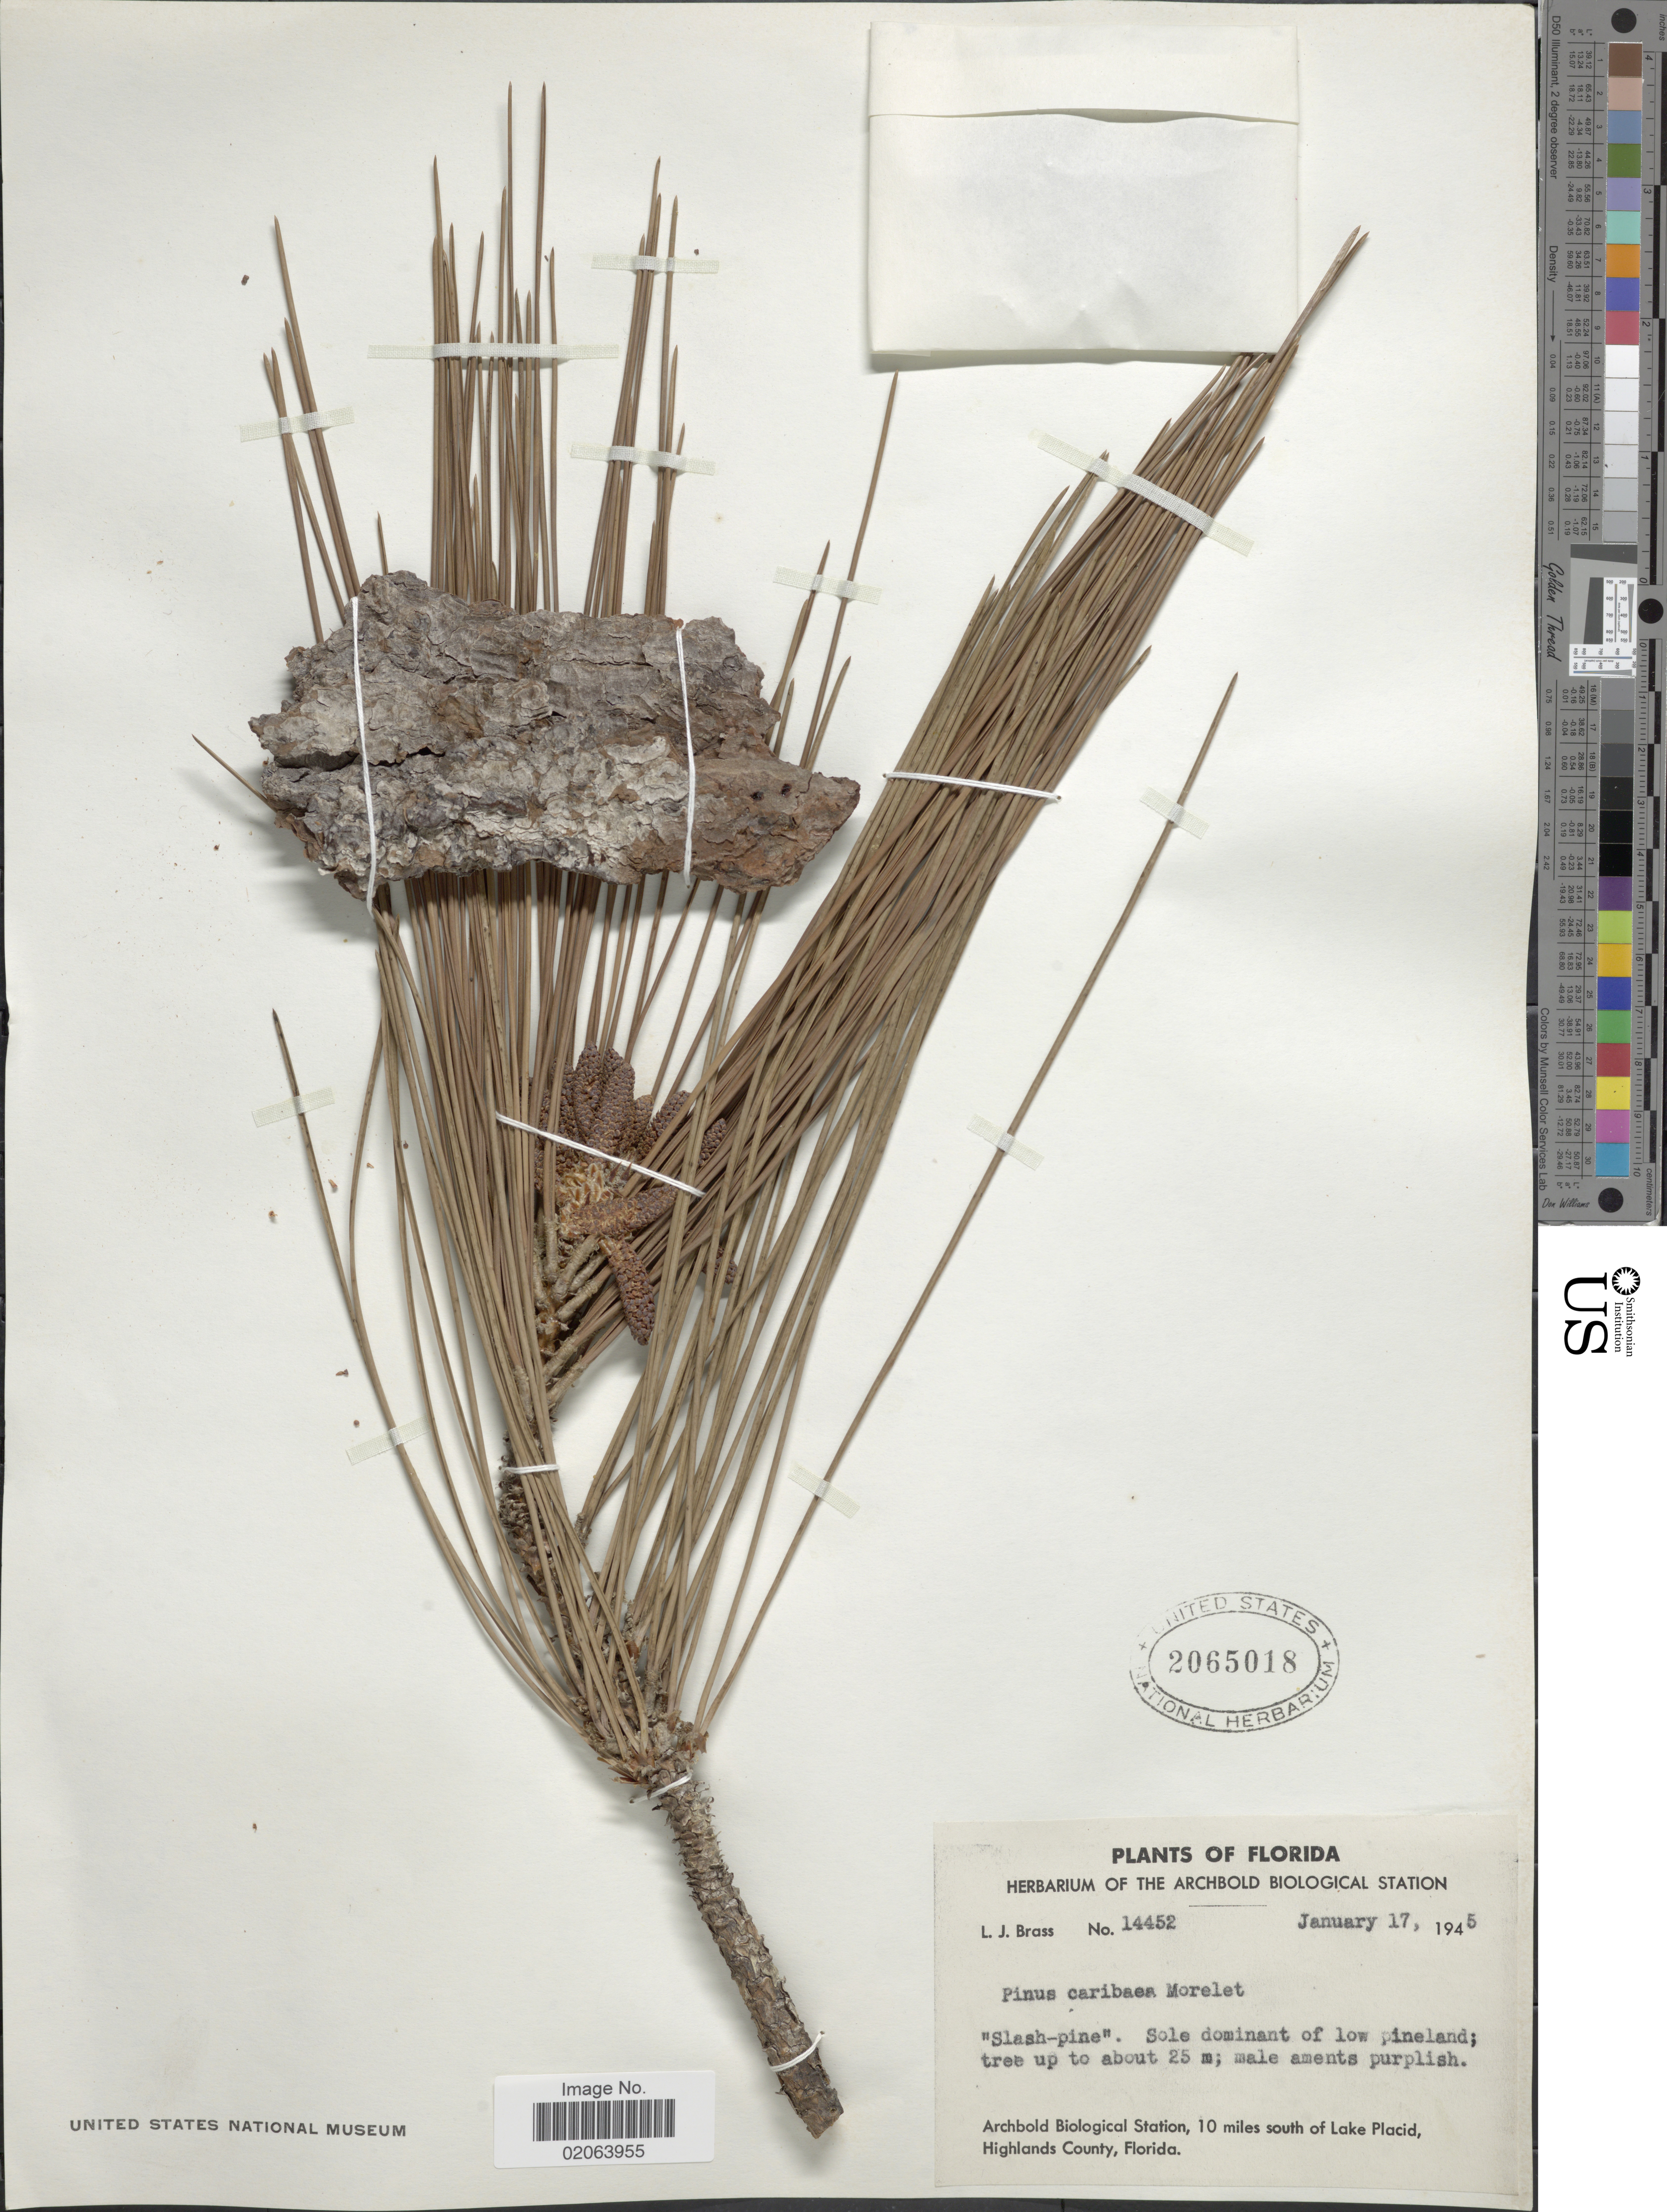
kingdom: Plantae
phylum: Tracheophyta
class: Pinopsida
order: Pinales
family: Pinaceae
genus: Pinus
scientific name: Pinus elliottii var. densa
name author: Little & K.W. Dorman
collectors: L. J. Brass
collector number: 14452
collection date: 1945-01-17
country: United States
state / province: Florida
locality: Archbold Biological Station, 10 miles south of Lake Placid, Highlands County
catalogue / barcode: US 2065018